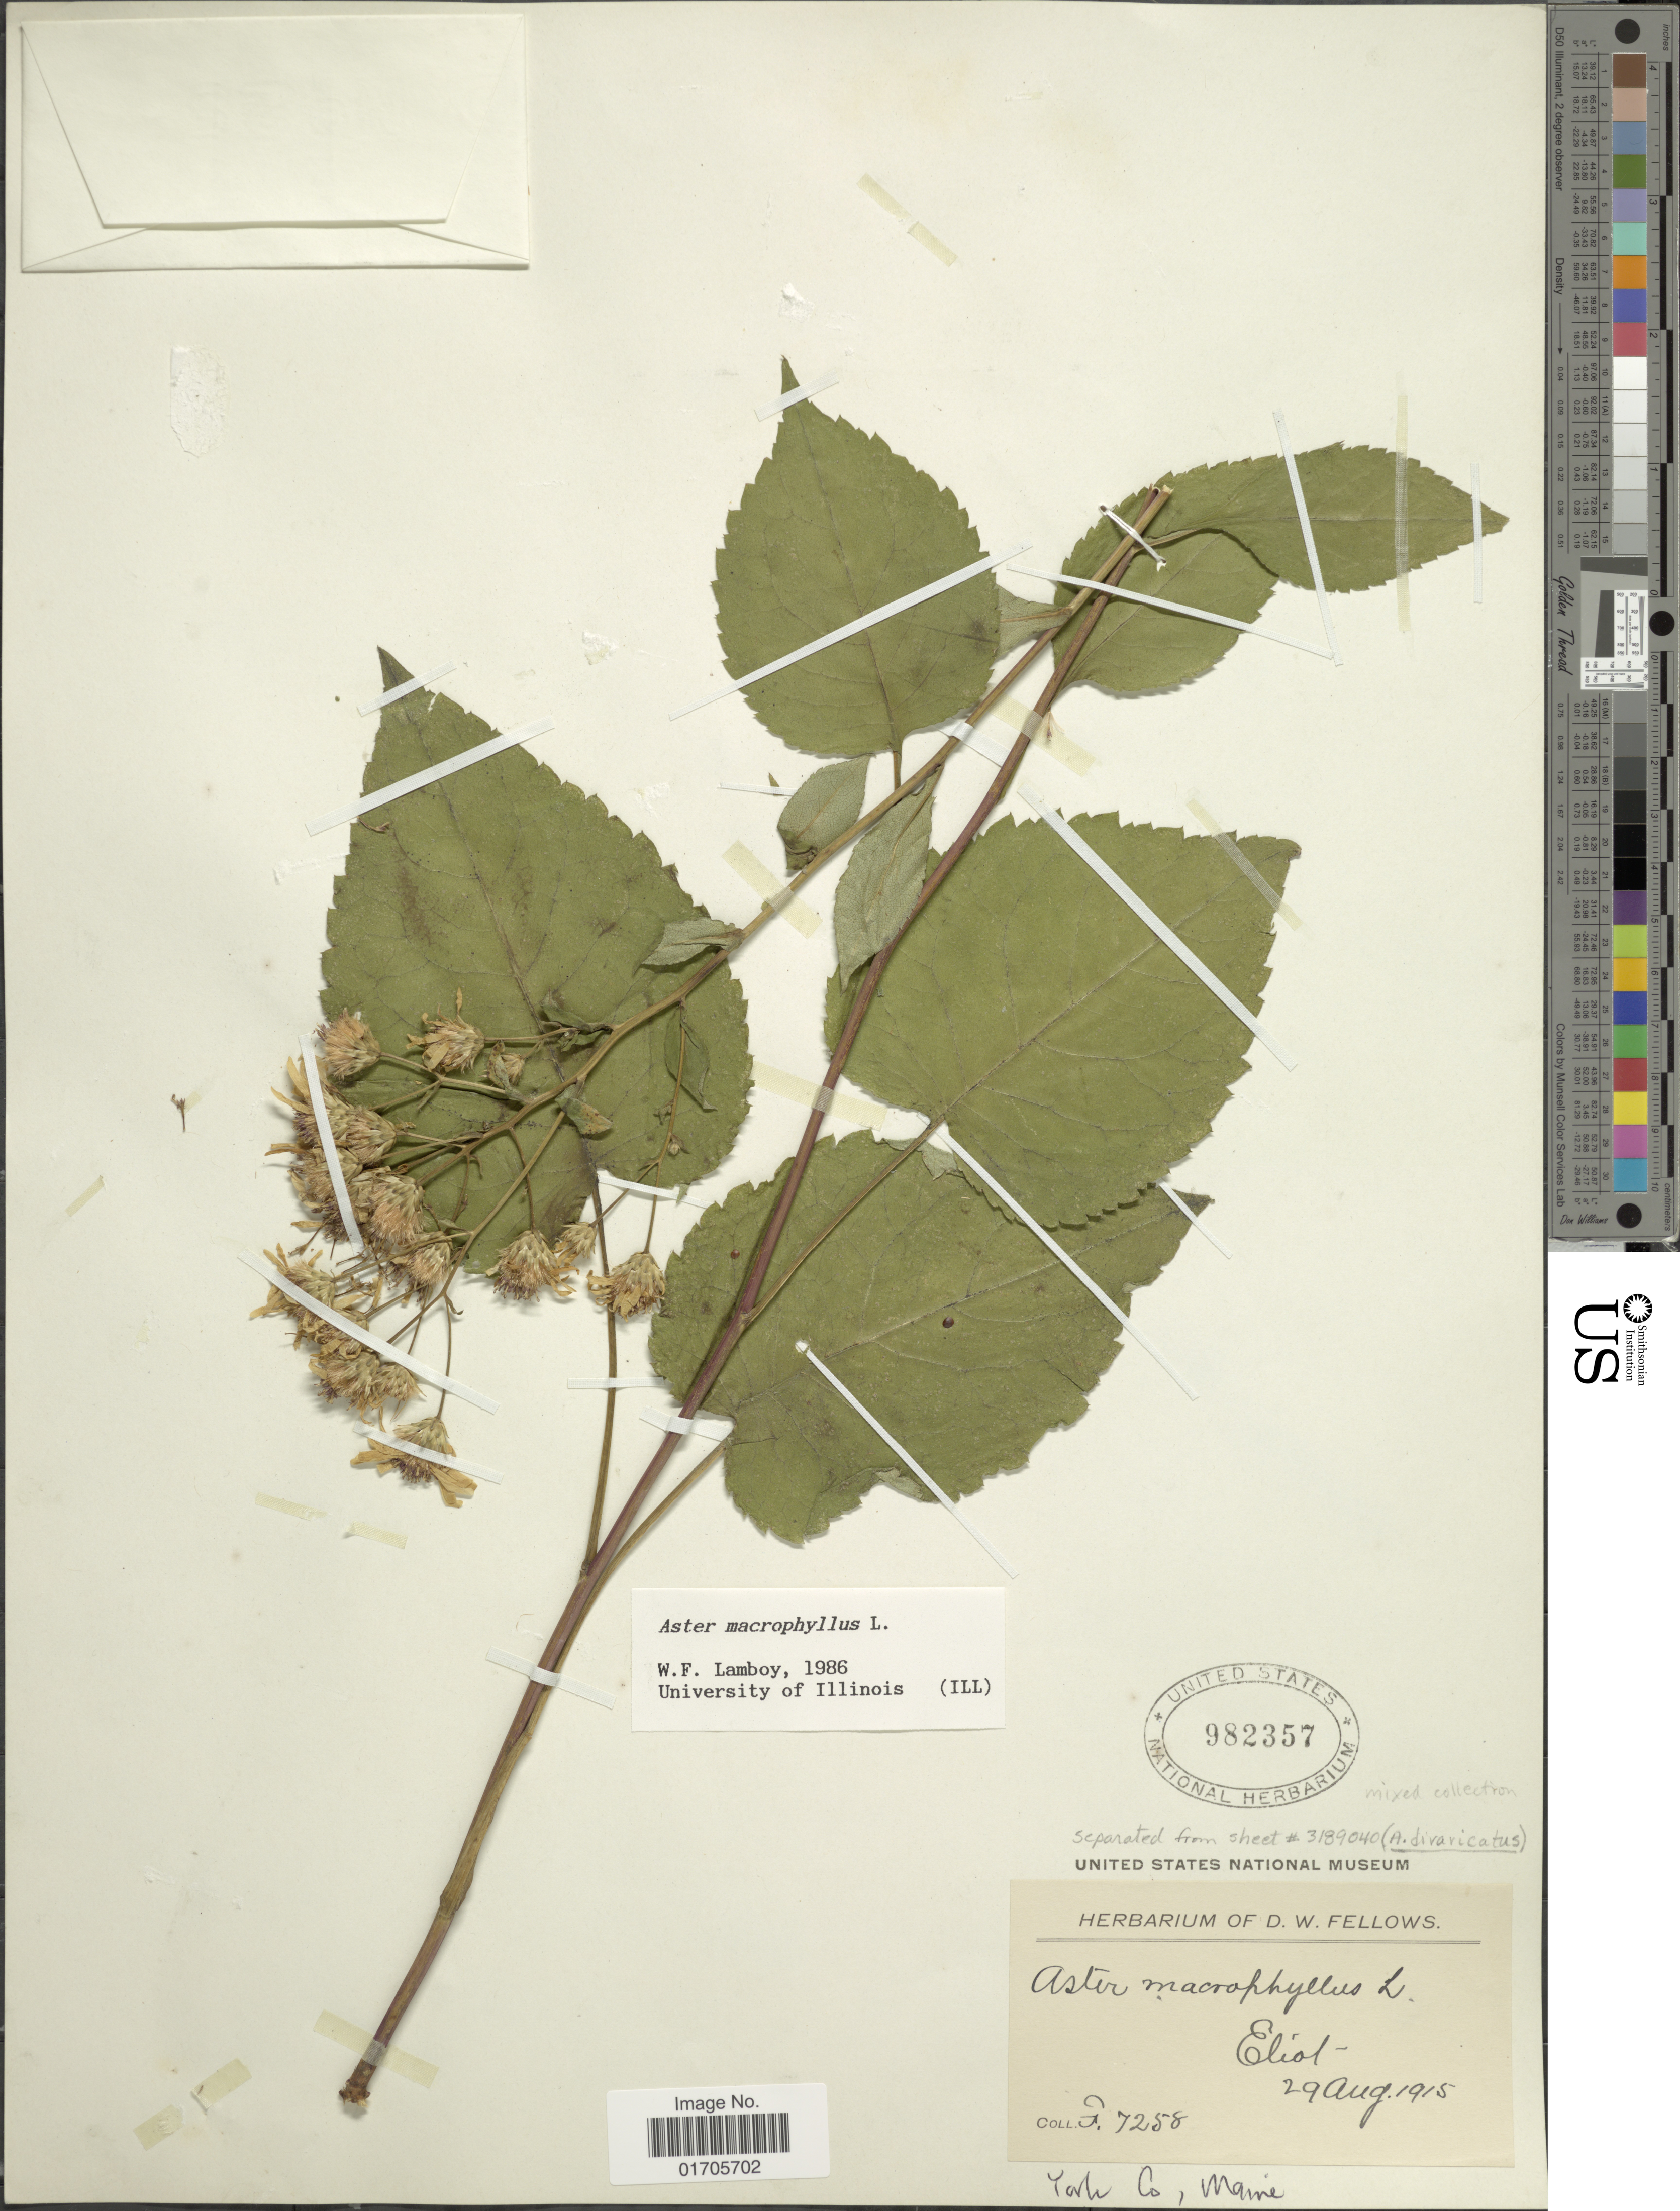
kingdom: Plantae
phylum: Tracheophyta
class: Magnoliopsida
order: Asterales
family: Asteraceae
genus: Eurybia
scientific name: Eurybia macrophylla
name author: (L.) Cass.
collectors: D. W. Fellows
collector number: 7258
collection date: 1915-08-29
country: United States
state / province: Maine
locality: Eliot. Fork Co.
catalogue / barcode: US 982357